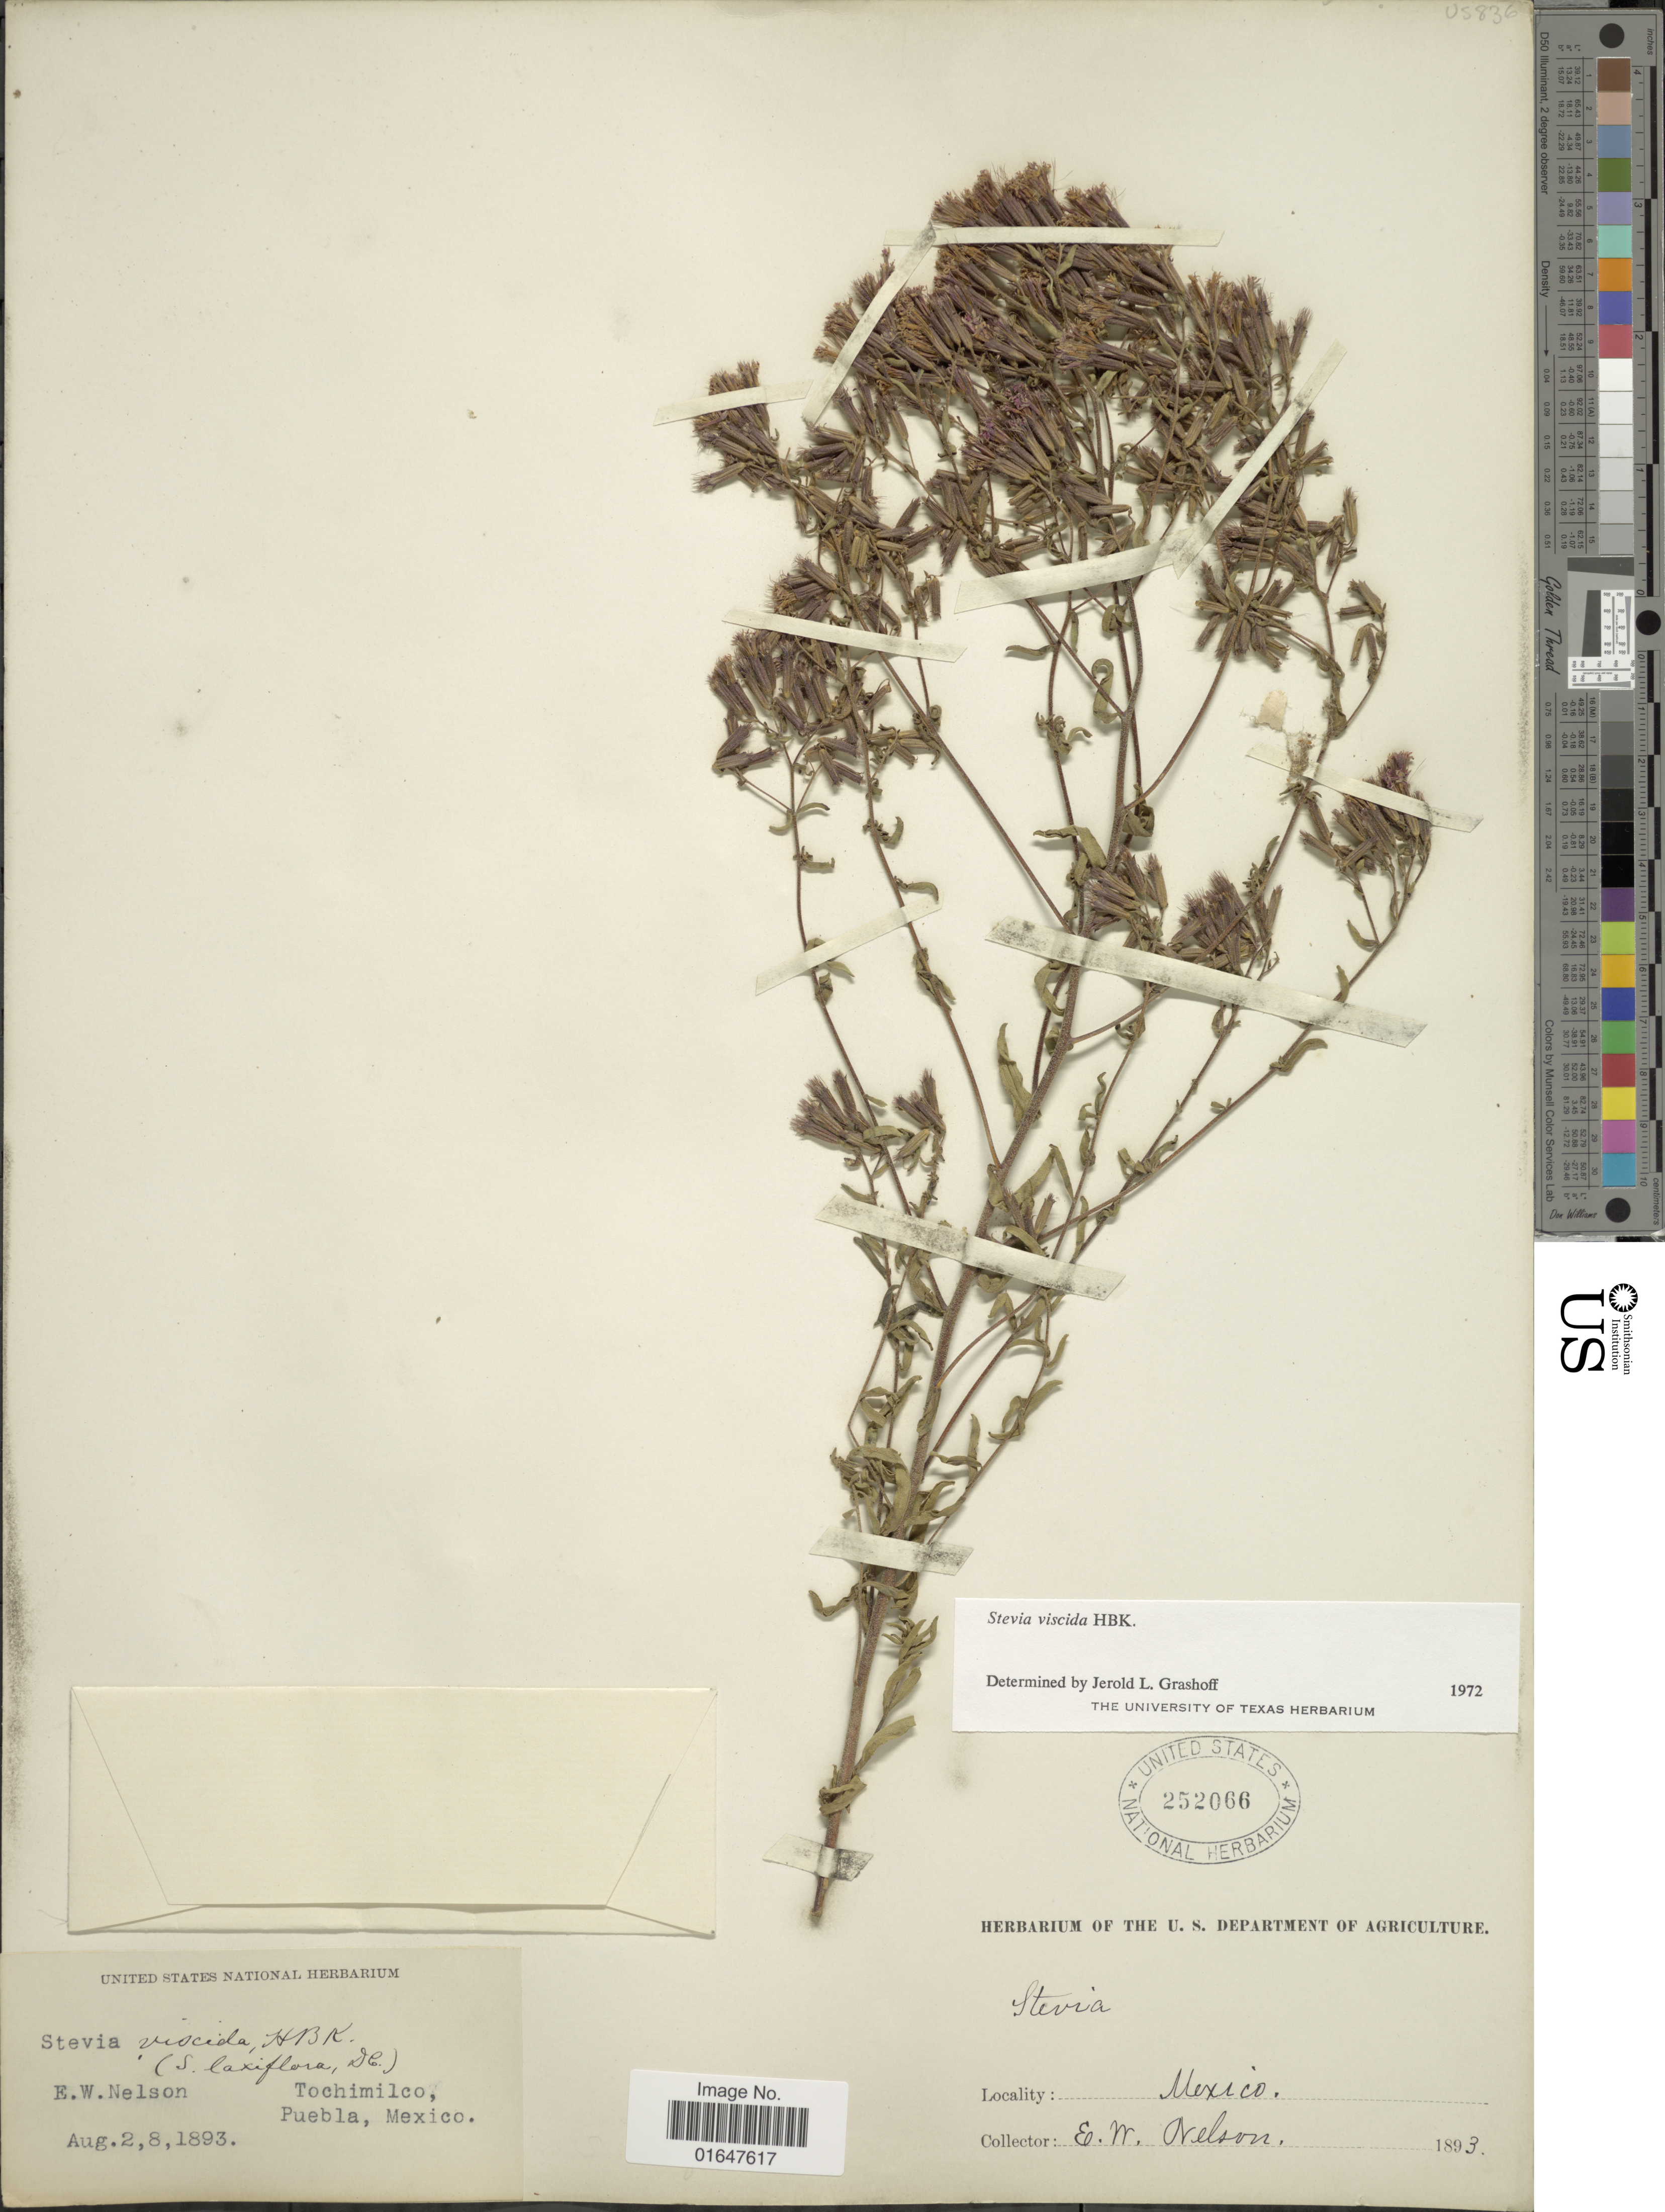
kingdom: Plantae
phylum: Tracheophyta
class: Magnoliopsida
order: Asterales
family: Asteraceae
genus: Stevia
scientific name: Stevia viscida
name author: Kunth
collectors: E. W. Nelson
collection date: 1893-08-02/1893-08-08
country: Mexico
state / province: Puebla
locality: Tochimilco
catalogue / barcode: US 252066